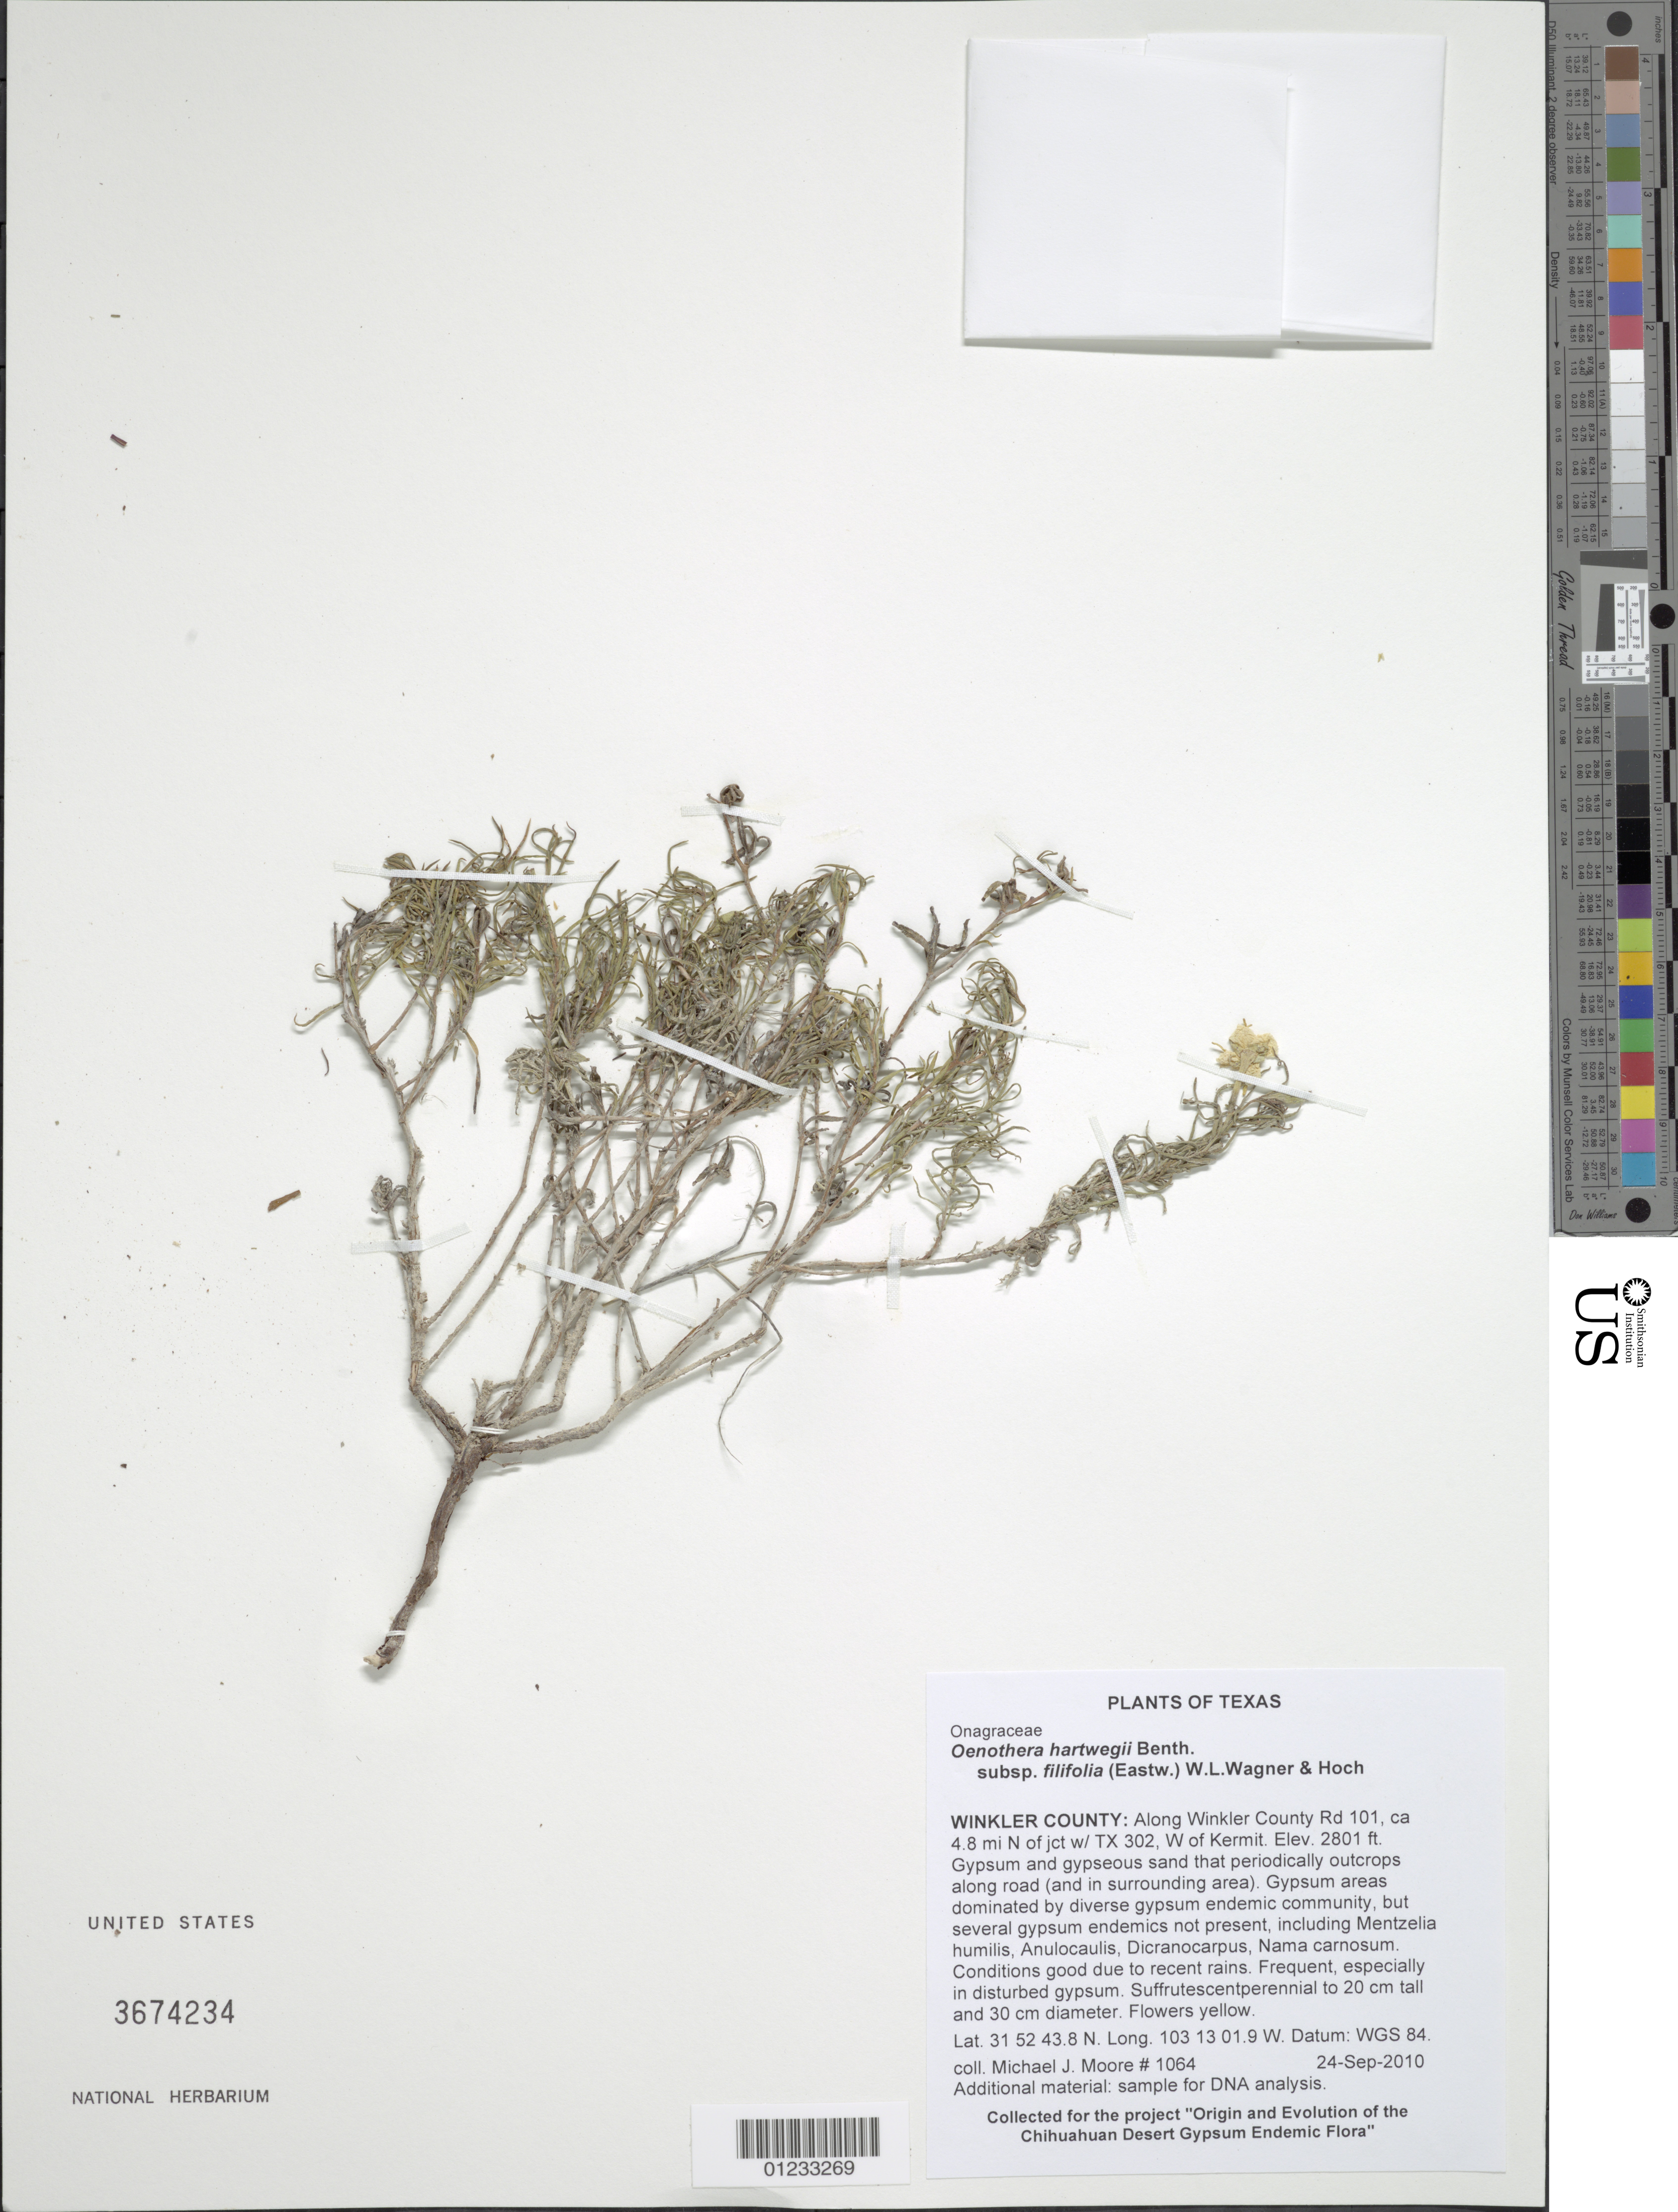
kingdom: Plantae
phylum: Tracheophyta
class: Magnoliopsida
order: Myrtales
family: Onagraceae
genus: Oenothera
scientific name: Oenothera hartwegii subsp. filifolia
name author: (Eastw.) W.L. Wagner & Hoch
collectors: M. J. Moore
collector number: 1064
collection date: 2006-09-23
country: United States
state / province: Texas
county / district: Winkler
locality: Along Winkler County Rd 101, ca 4.8 mi N of jct w/ TX 302, W of Kermit.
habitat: Gypsum and gypseous sand that periodically outcrops along road (and in surrounding area). Gypsum areas dominated by diverse gypsum endemic community, but several gypsum endemics not present, including Mentzelia humilis, Anulocaulis, Dicranocarpus, Nama c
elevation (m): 854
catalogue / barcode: US 3674234